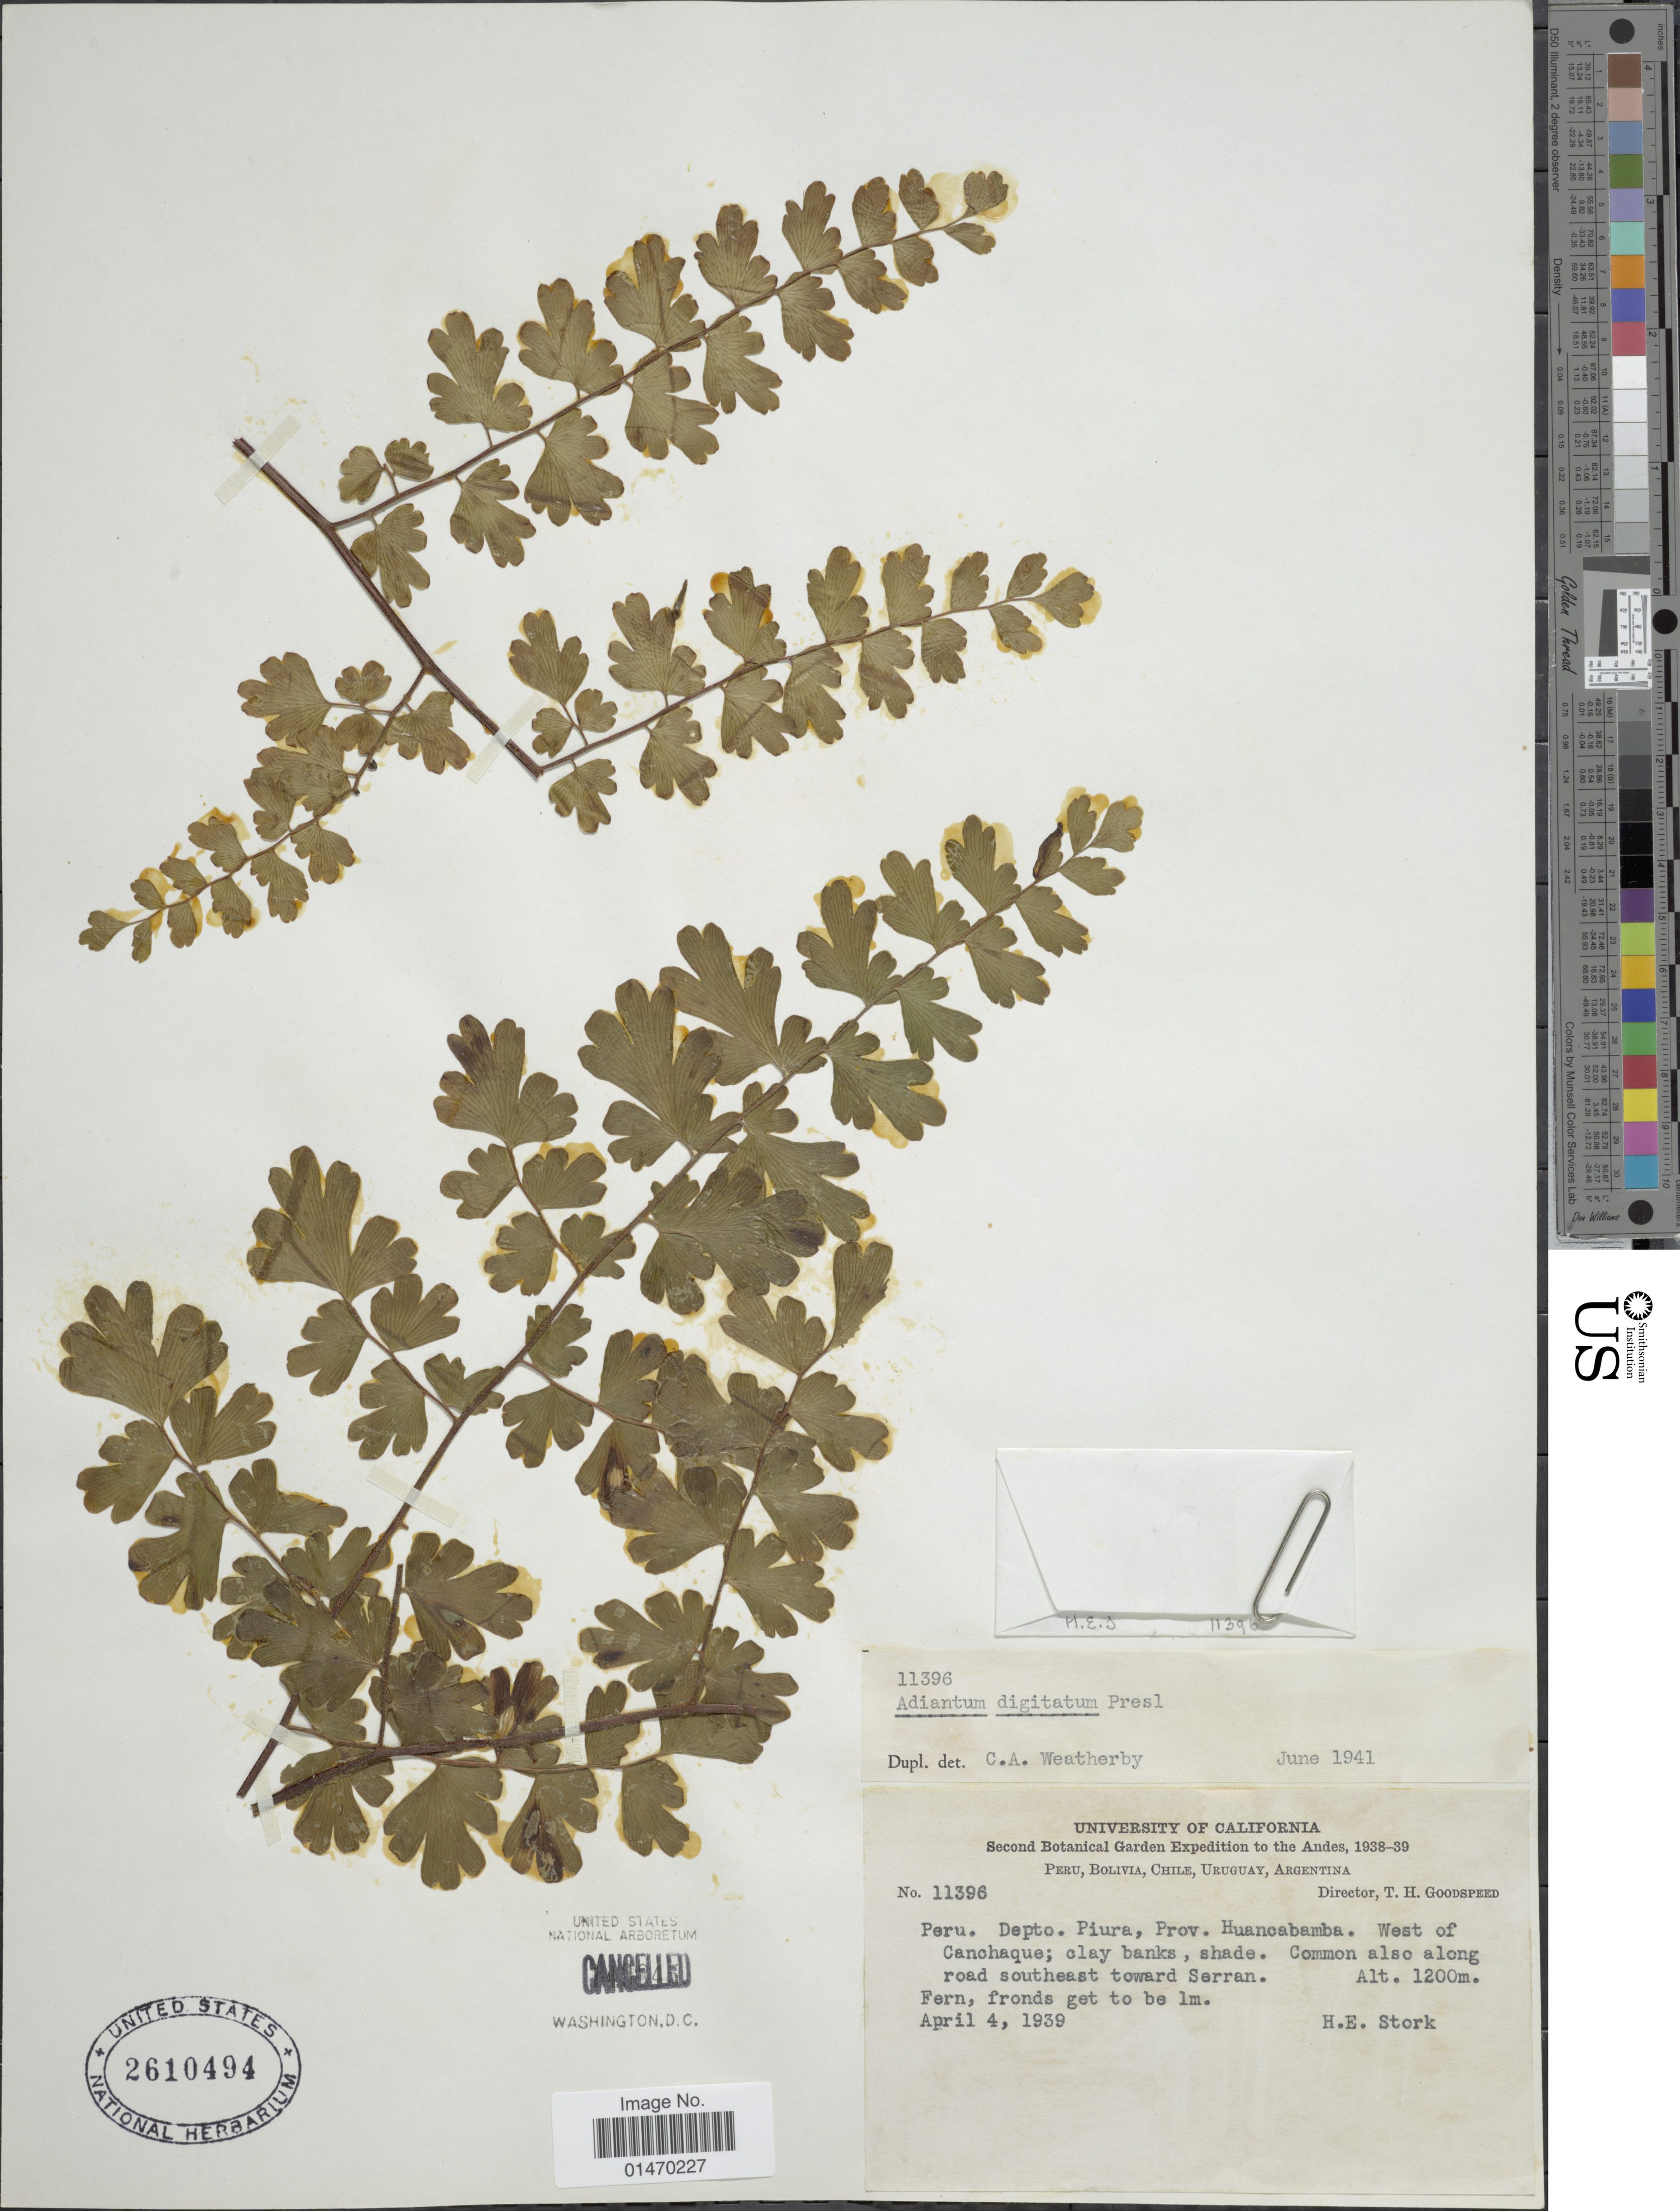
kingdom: Plantae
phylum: Tracheophyta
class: Polypodiopsida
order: Polypodiales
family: Pteridaceae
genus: Adiantum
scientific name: Adiantum digitatum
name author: Hook.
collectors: H. E. Stork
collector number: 11396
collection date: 1939-04-04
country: Peru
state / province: Huancavelica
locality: Peru, Depto, Piura. West of Canchaue.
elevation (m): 1200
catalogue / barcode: US 2610494